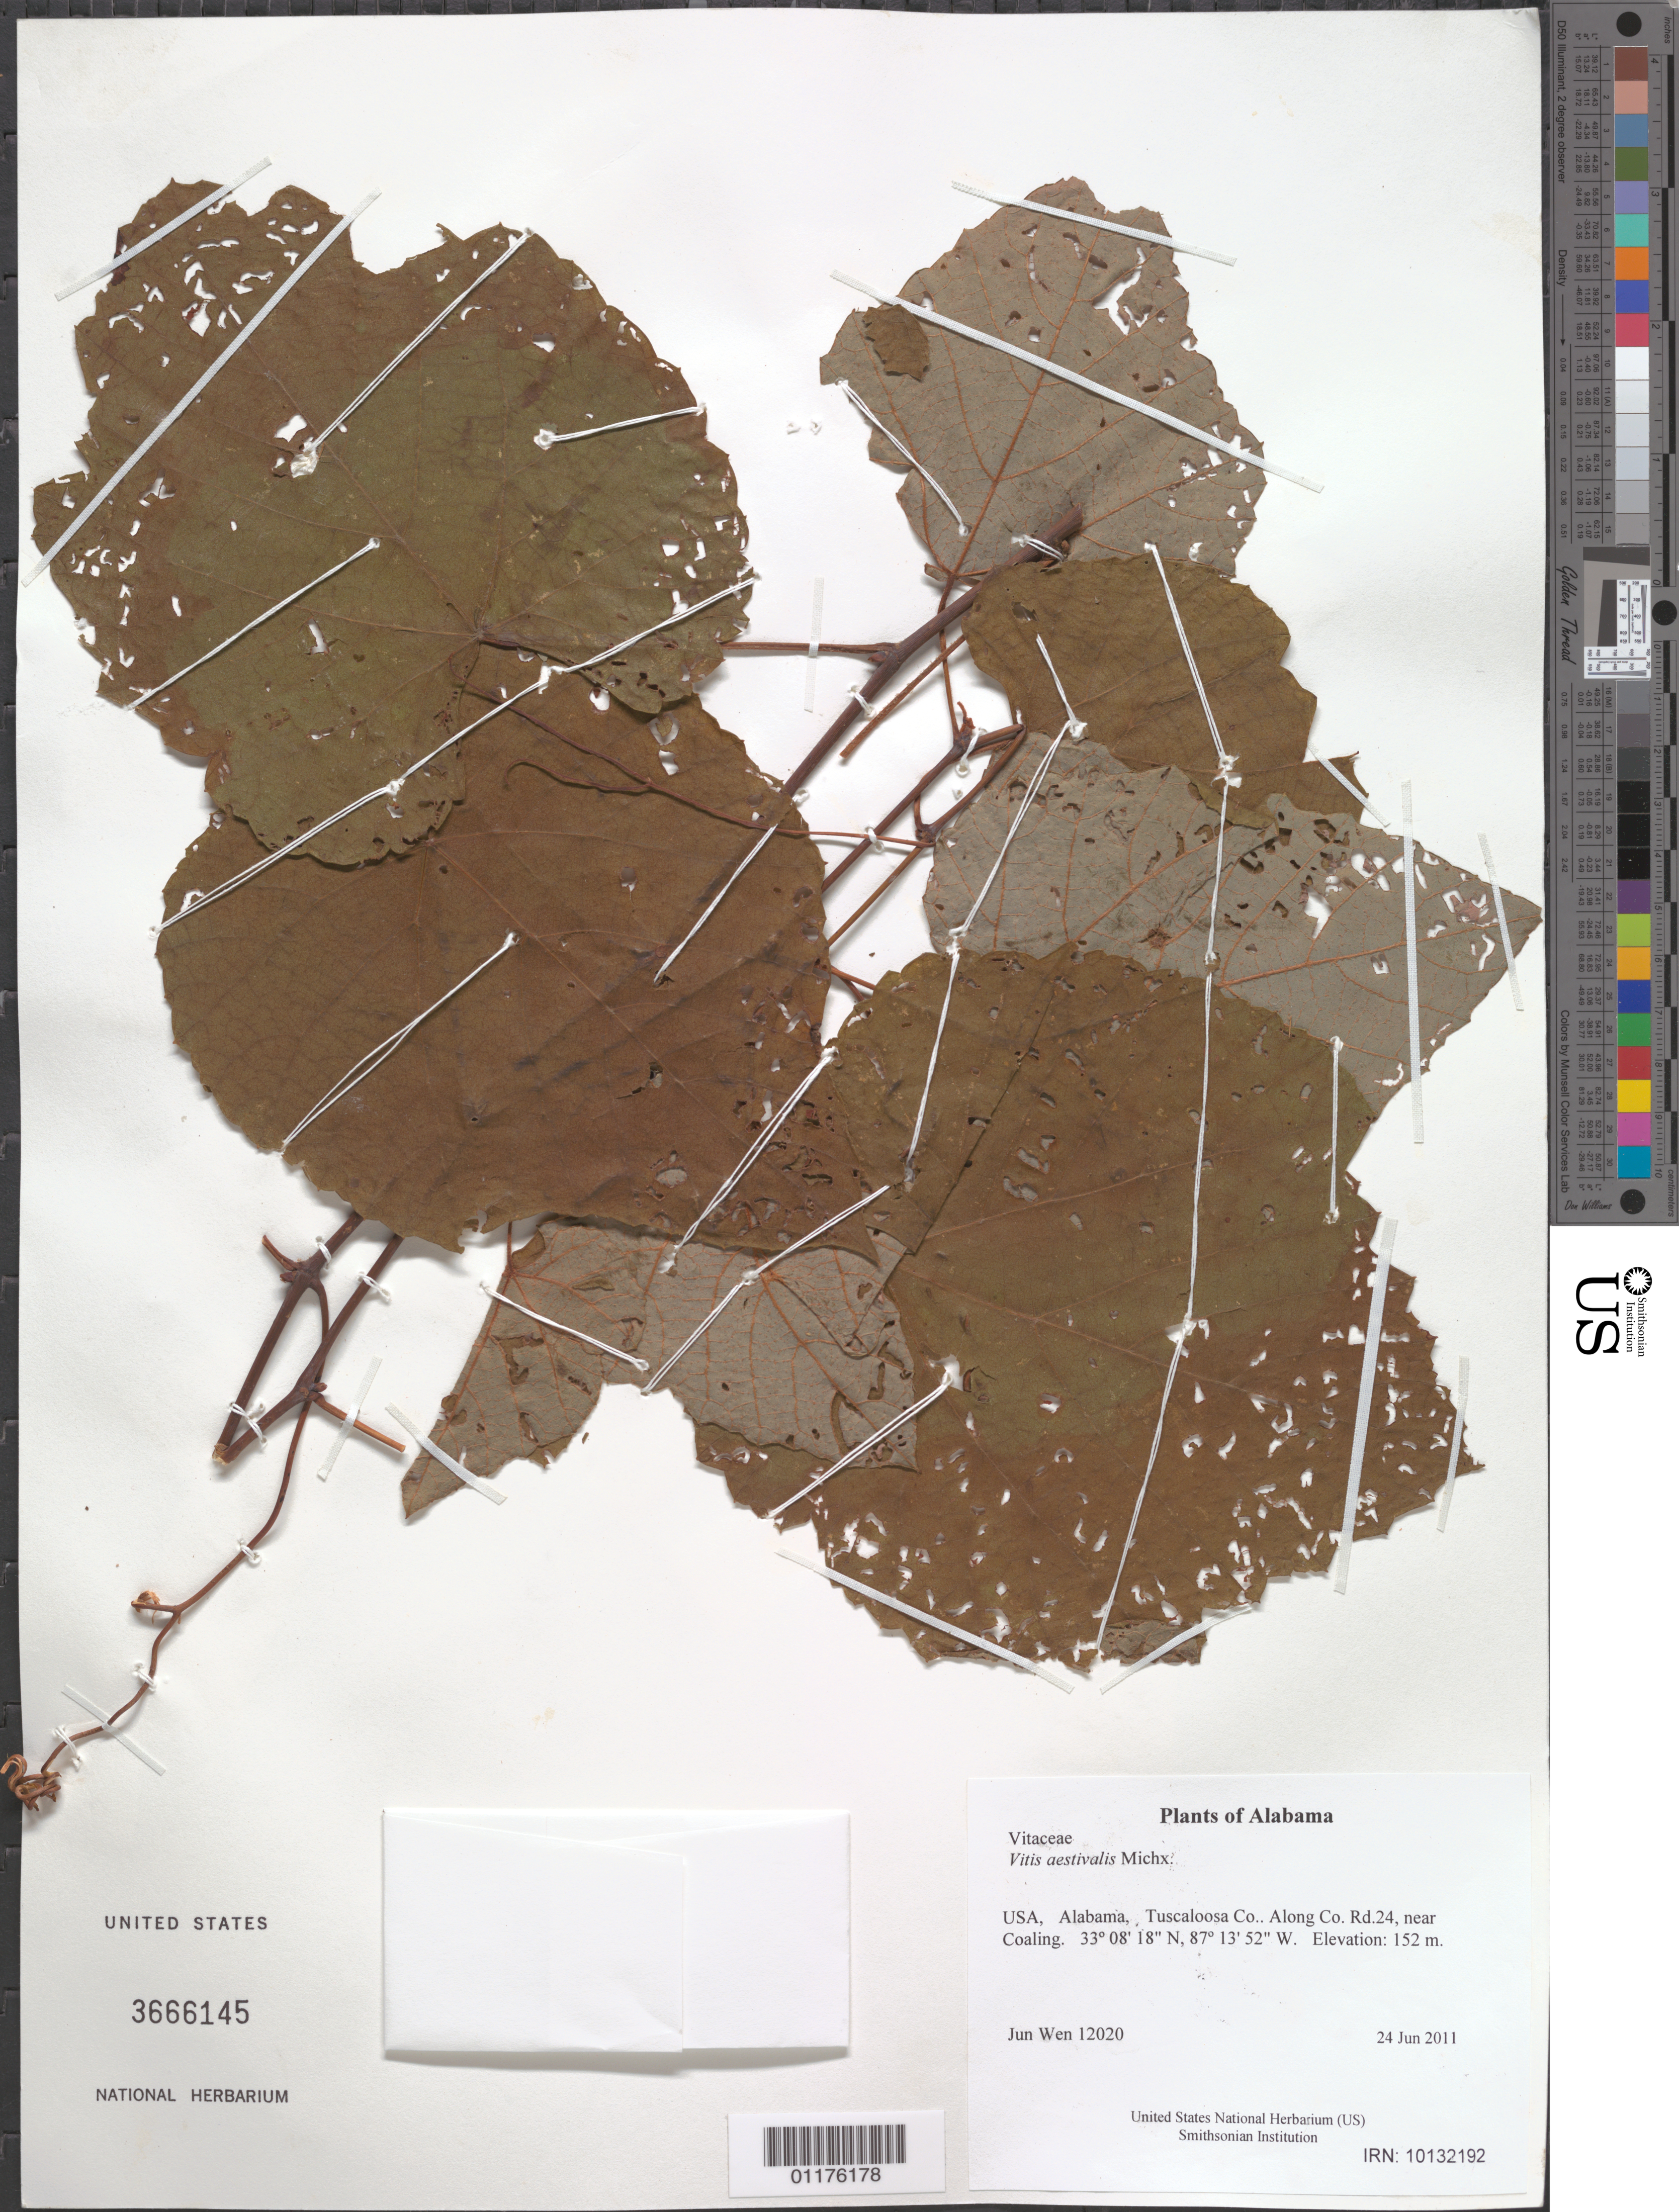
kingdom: Plantae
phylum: Tracheophyta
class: Magnoliopsida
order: Vitales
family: Vitaceae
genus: Vitis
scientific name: Vitis aestivalis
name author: Michx.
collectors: J. Wen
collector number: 12020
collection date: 2011-06-24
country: United States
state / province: Alabama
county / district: Tuscaloosa Co.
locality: Along Co. Rd.24, near Coaling.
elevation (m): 152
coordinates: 33 08.309 N, 87 13.873 W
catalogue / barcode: US 3666145